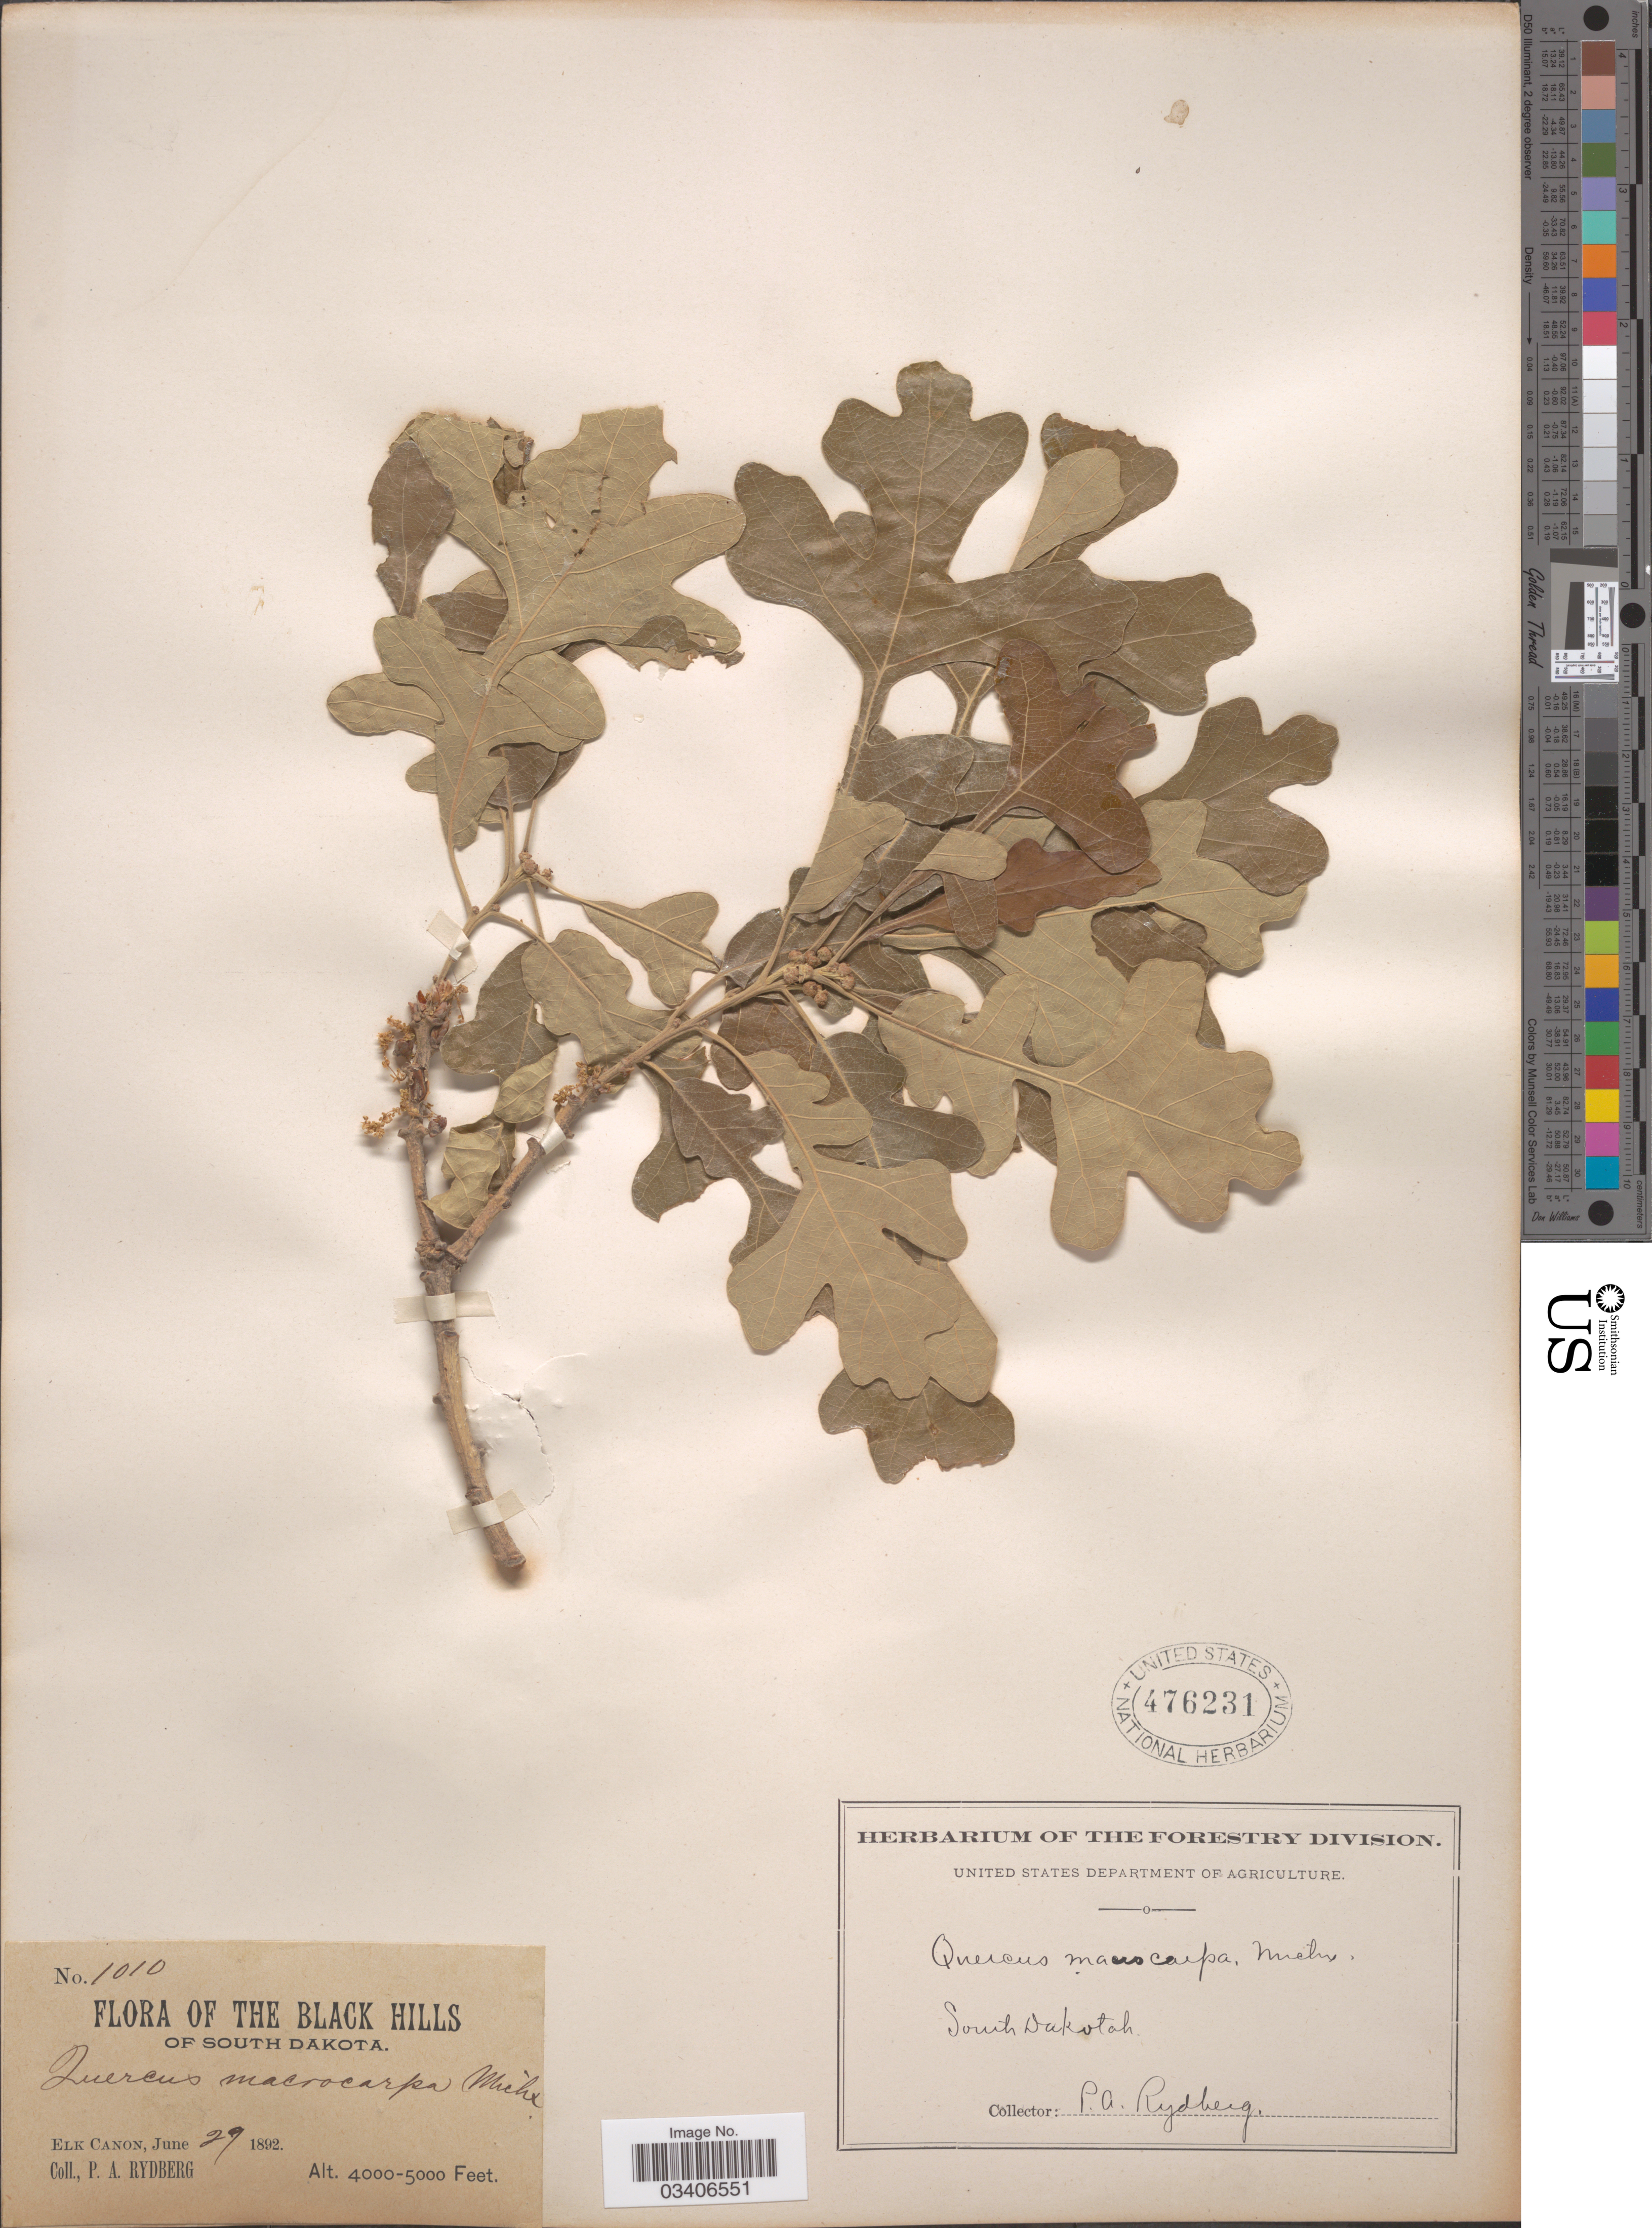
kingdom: Plantae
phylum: Tracheophyta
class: Magnoliopsida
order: Fagales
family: Fagaceae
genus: Quercus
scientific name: Quercus macrocarpa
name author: Michx.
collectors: P. A. Rydberg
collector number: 1010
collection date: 1892-06-29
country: United States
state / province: South Dakota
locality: The Black Hills. Elk Canon.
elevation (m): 1219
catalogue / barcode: US 476231